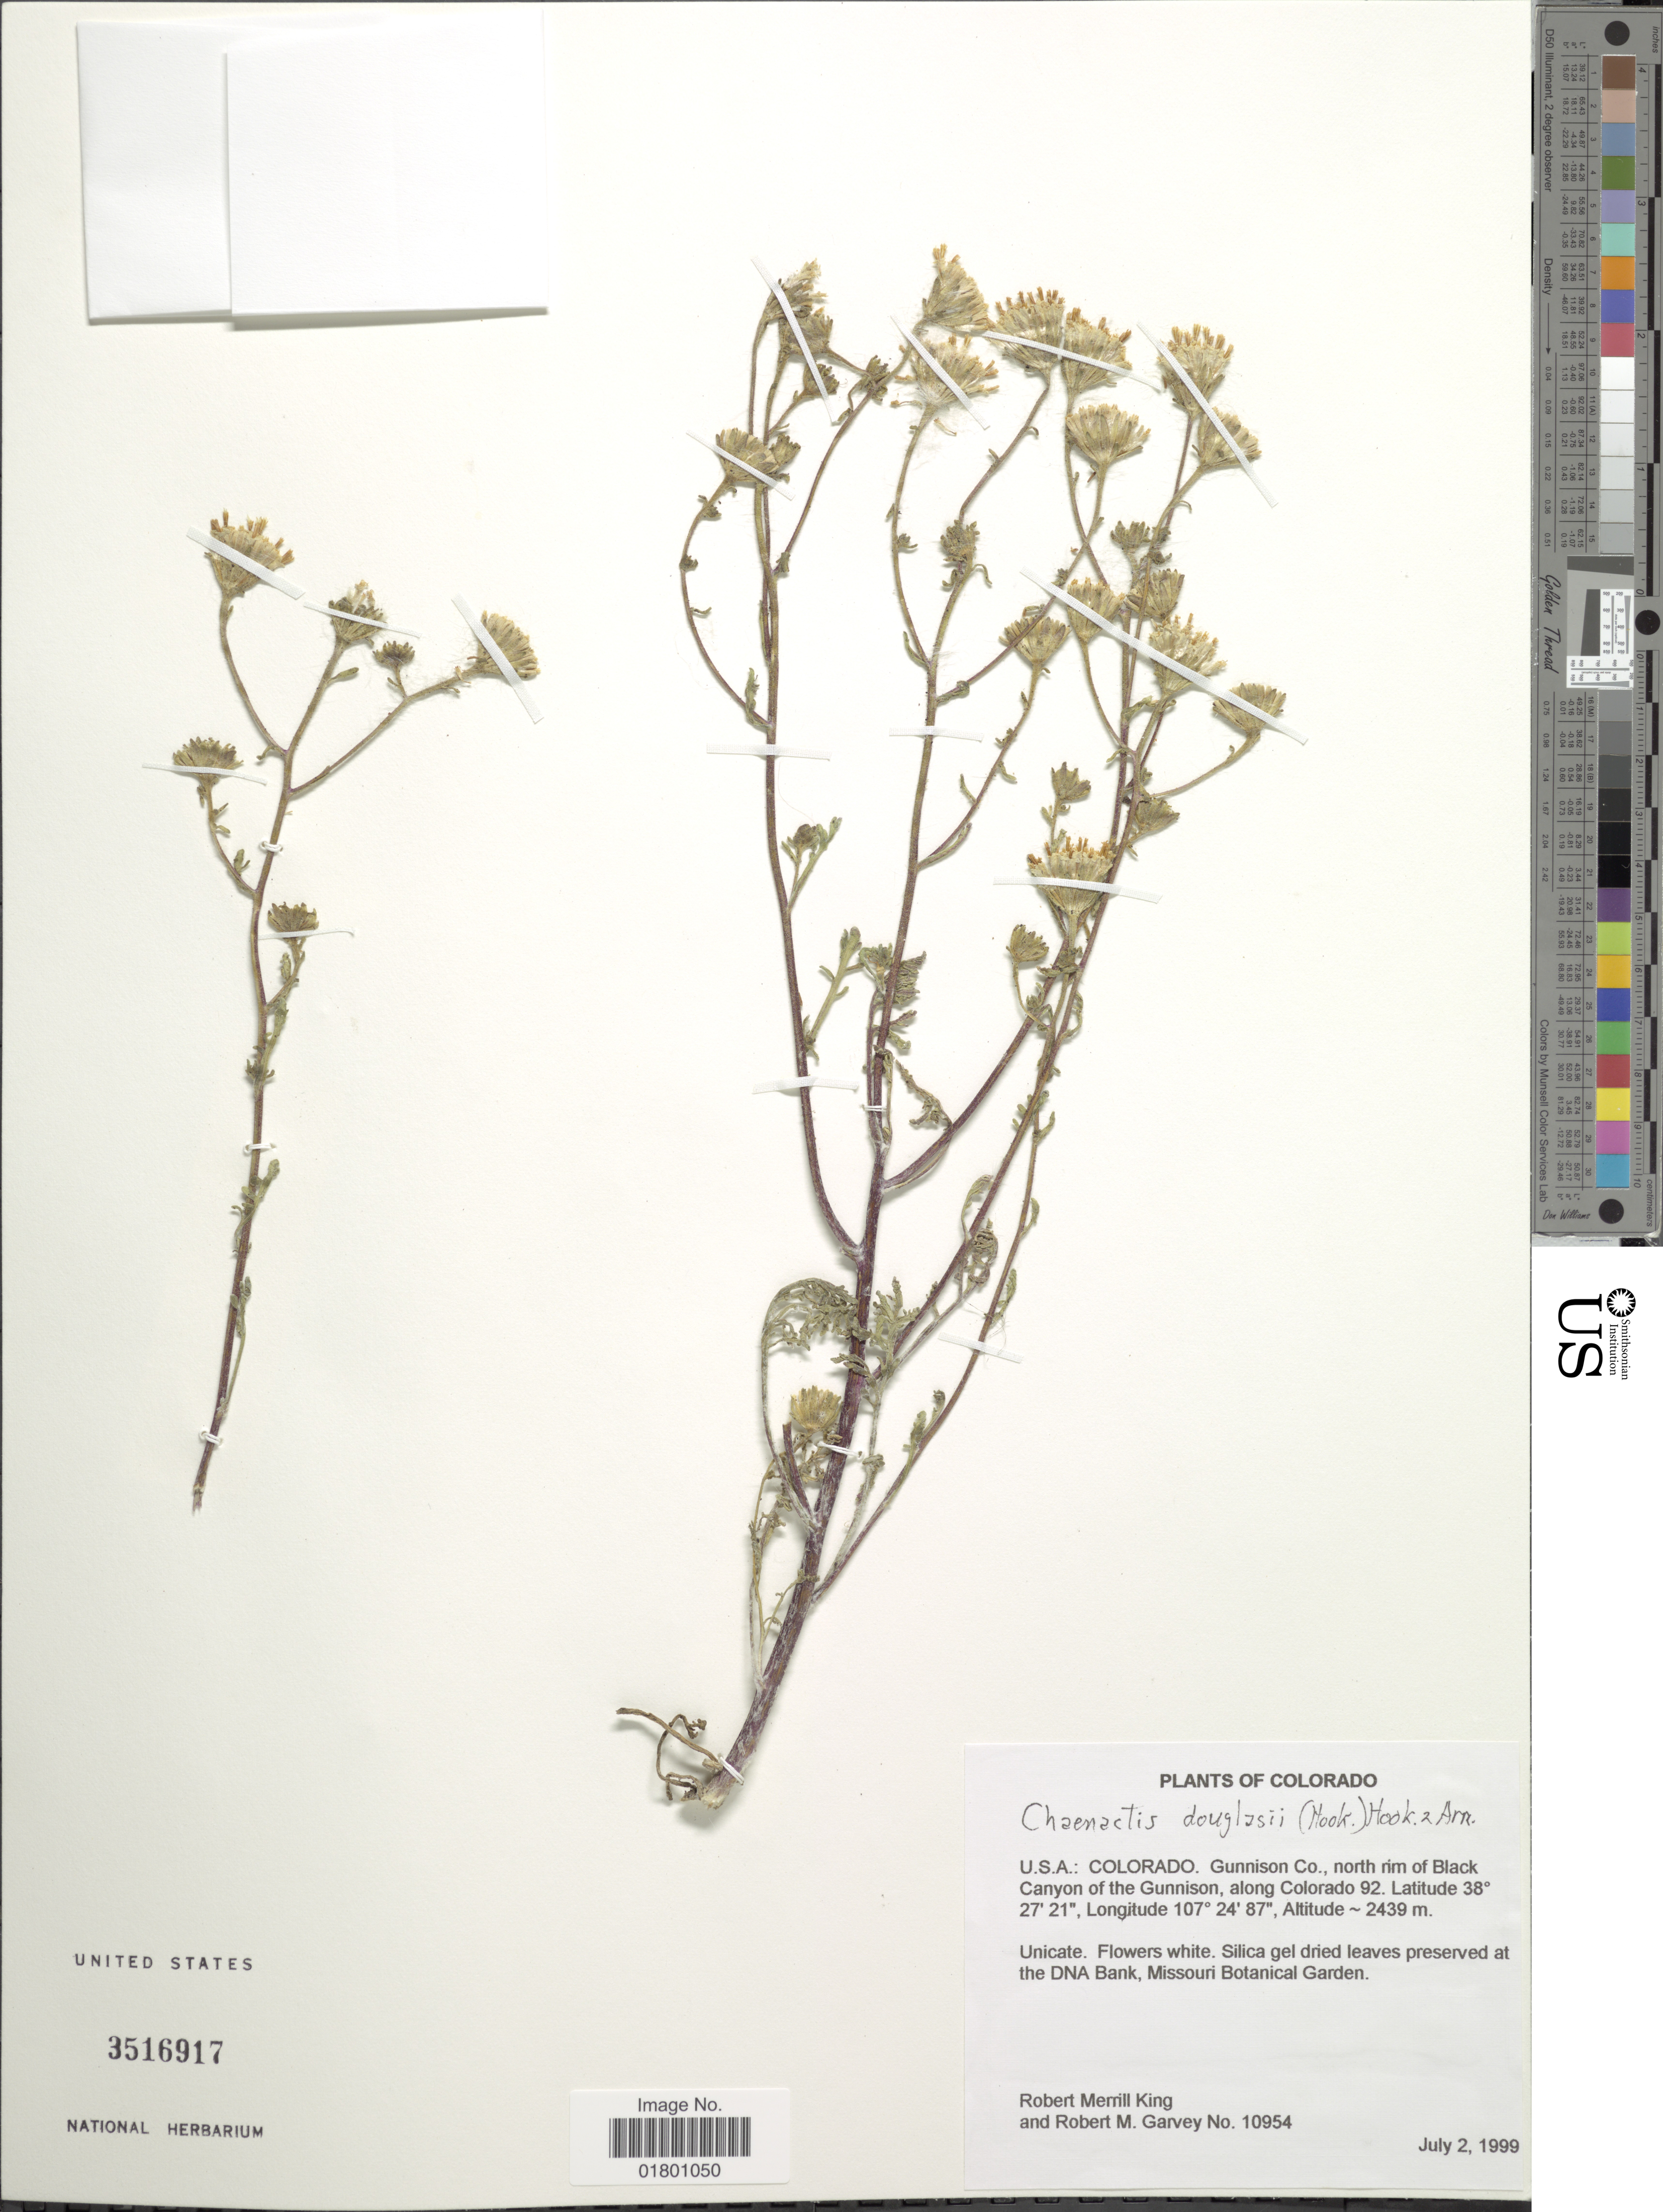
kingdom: Plantae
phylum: Tracheophyta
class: Magnoliopsida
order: Asterales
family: Asteraceae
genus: Chaenactis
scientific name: Chaenactis douglasii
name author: Hook. & Arn.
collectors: R. M. King & R. Garvey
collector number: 10954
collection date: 1999-07-02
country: United States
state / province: Colorado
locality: Gunnison Co., north rim of Black Canyon of the Gunnison, along Colorado 92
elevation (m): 2439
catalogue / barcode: US 3516917